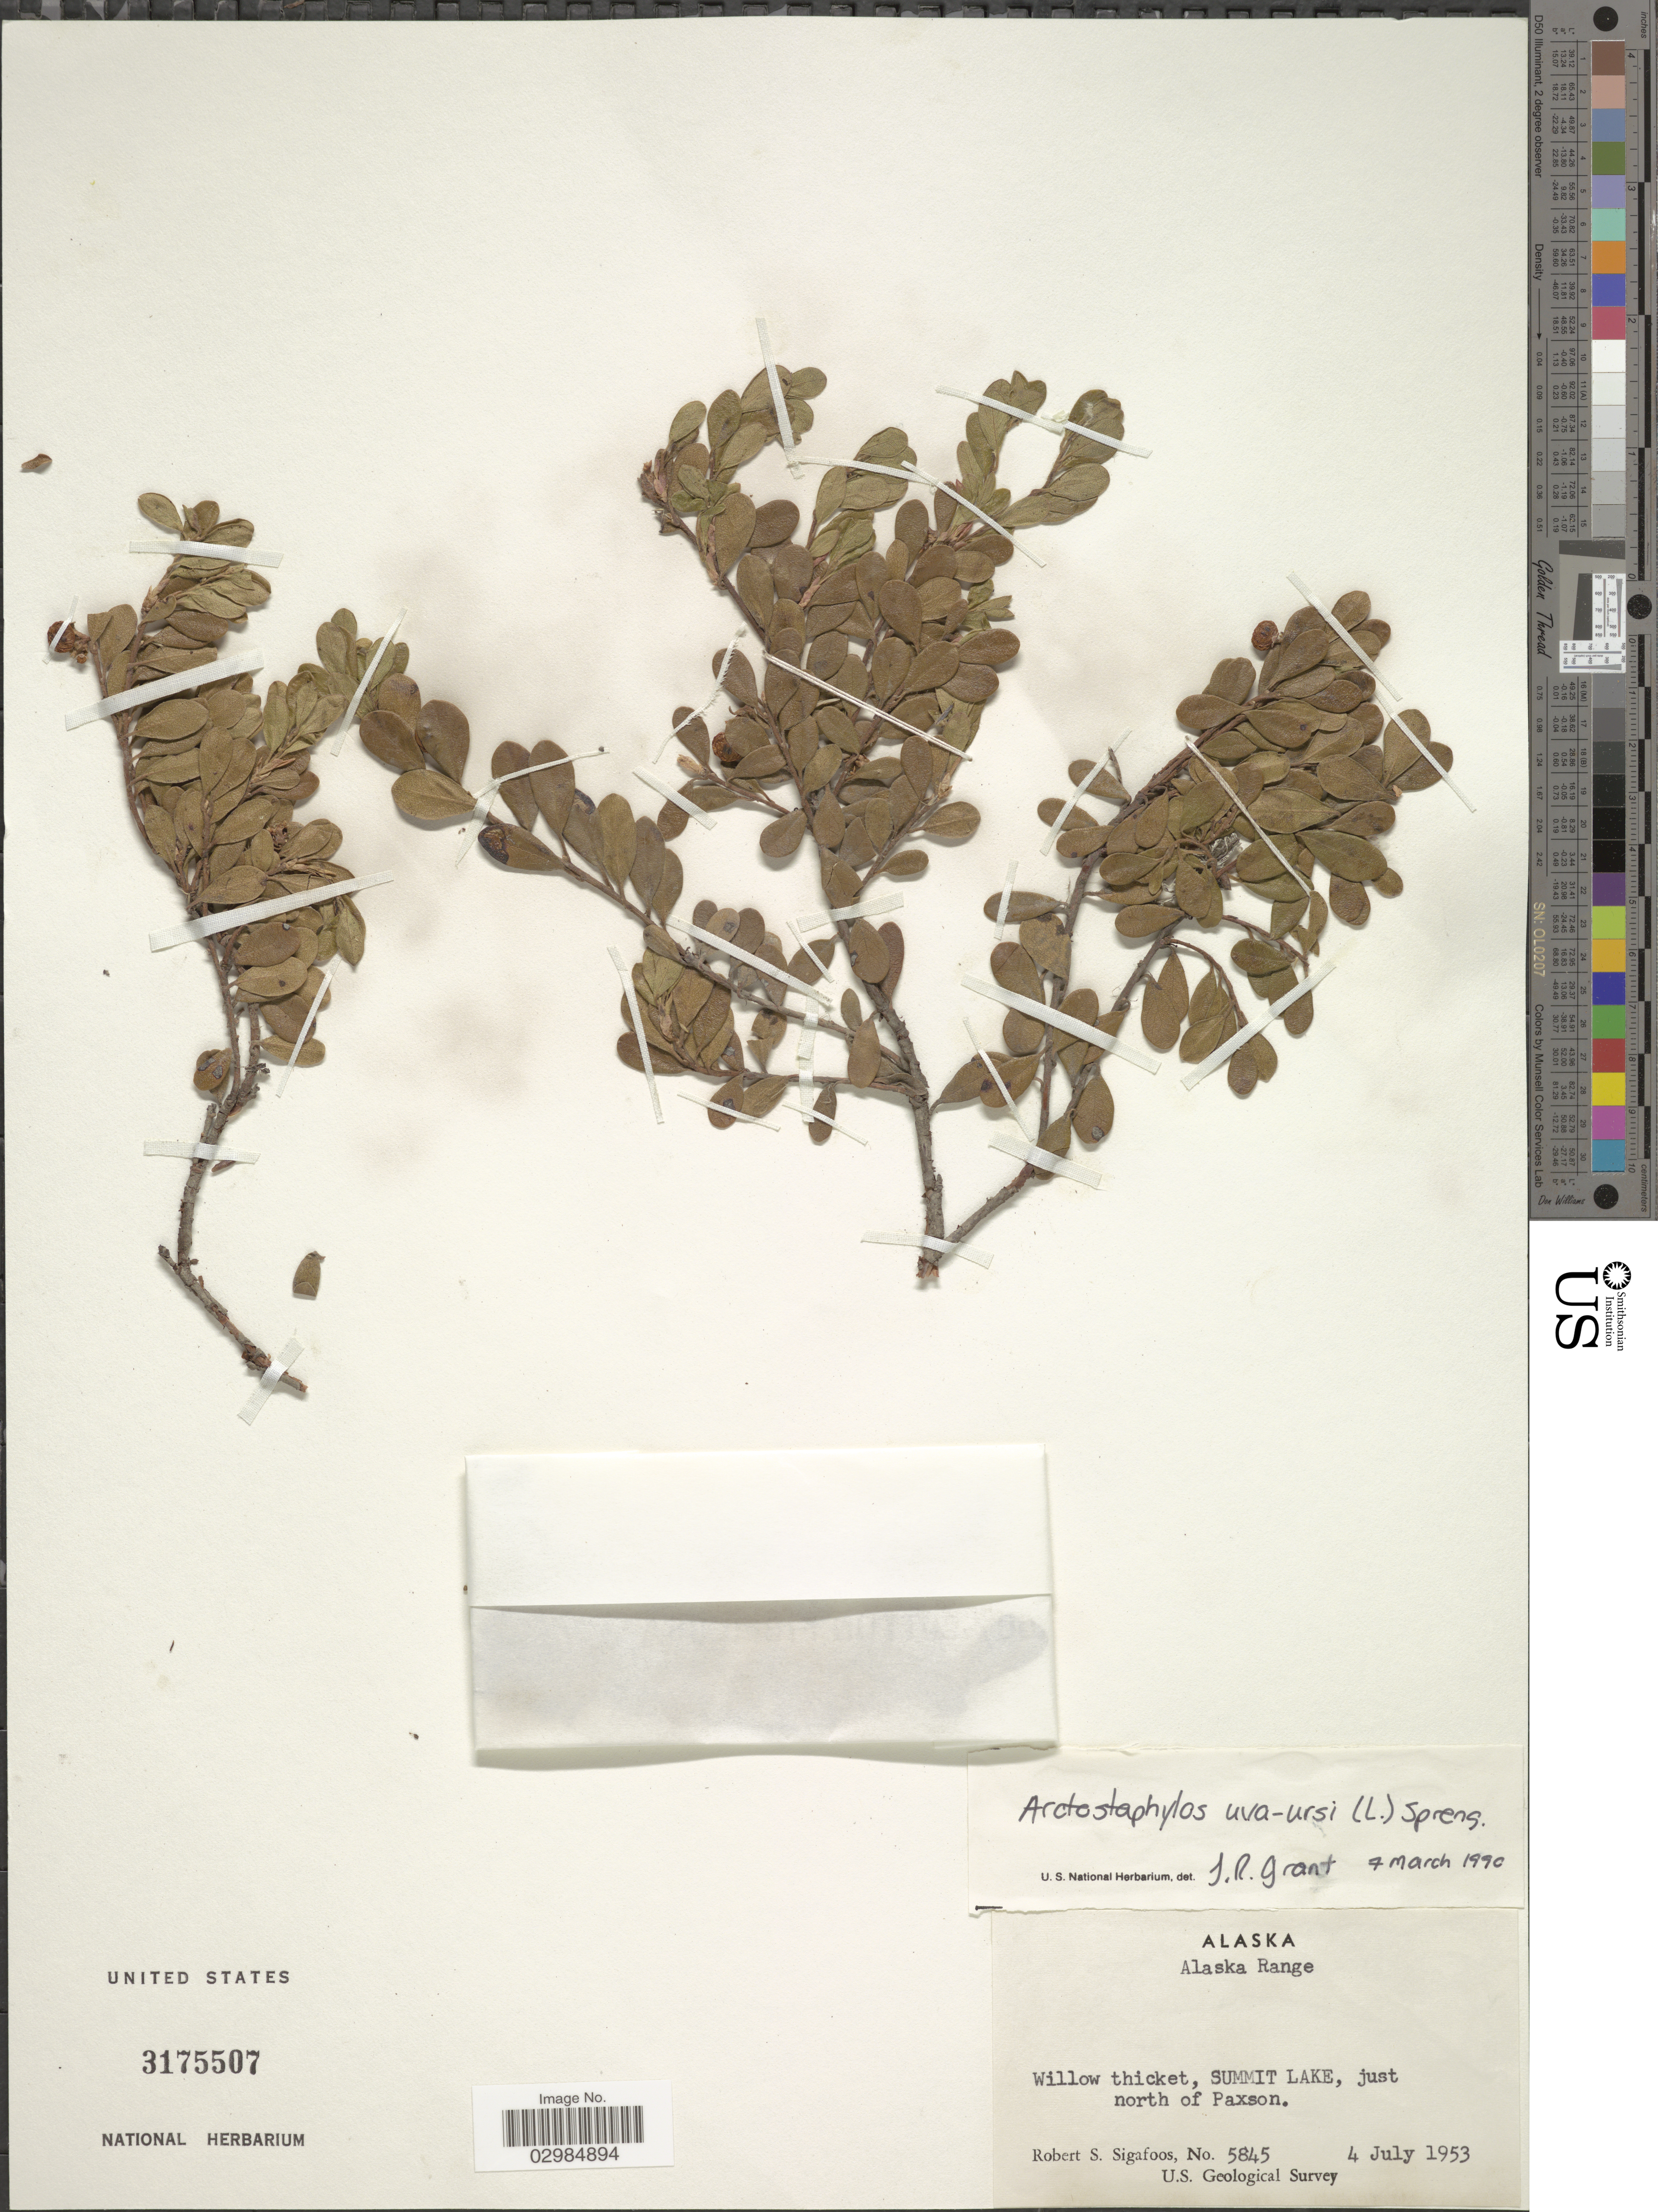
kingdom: Plantae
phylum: Tracheophyta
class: Magnoliopsida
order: Ericales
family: Ericaceae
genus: Arctostaphylos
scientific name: Arctostaphylos uva-ursi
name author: (L.) Spreng.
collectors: R. Sigafoos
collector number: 5845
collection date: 1953-07-04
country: United States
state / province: Alaska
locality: Alaska range. Willow thicket, Summit Lake, just north of Paxson.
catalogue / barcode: US 3175507